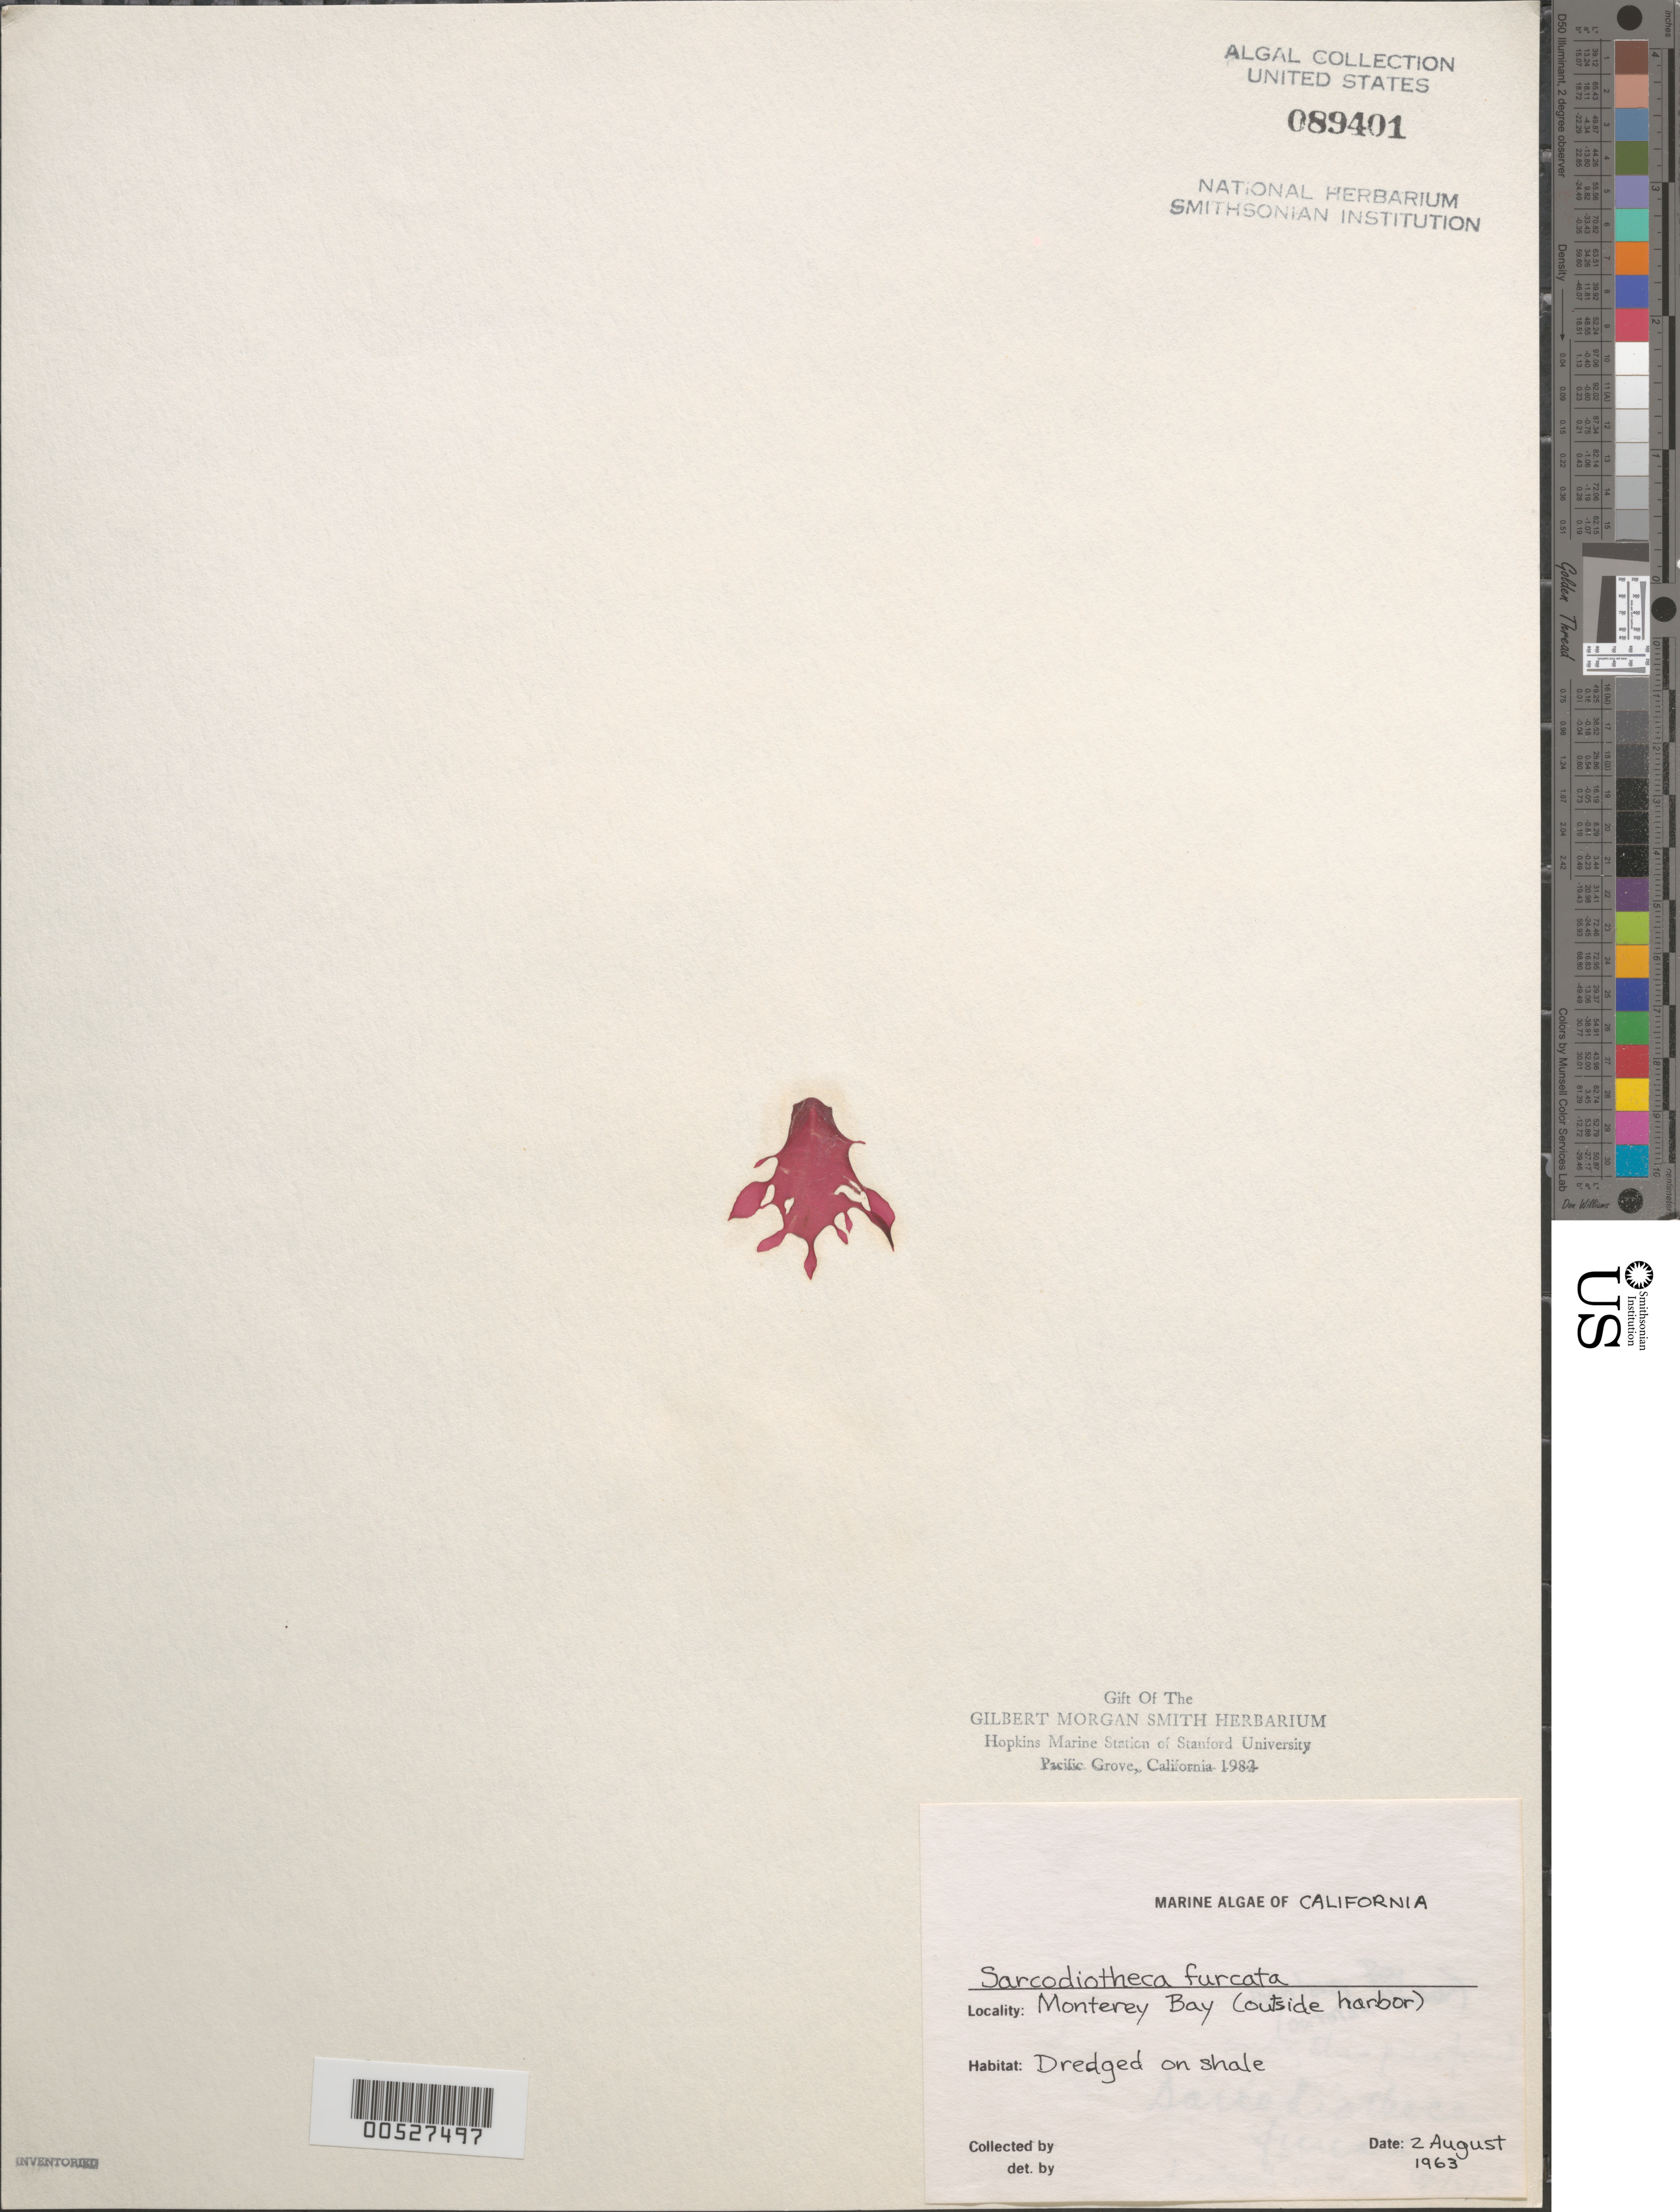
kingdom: Plantae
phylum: Rhodophyta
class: Florideophyceae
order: Gigartinales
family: Solieriaceae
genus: Sarcodiotheca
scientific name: Sarcodiotheca furcata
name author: (Setch. & N.L. Gardner) Kylin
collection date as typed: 02 Aug 1963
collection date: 1963-08-02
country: United States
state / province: California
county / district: Monterey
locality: Monterey Bay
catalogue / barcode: US 89401